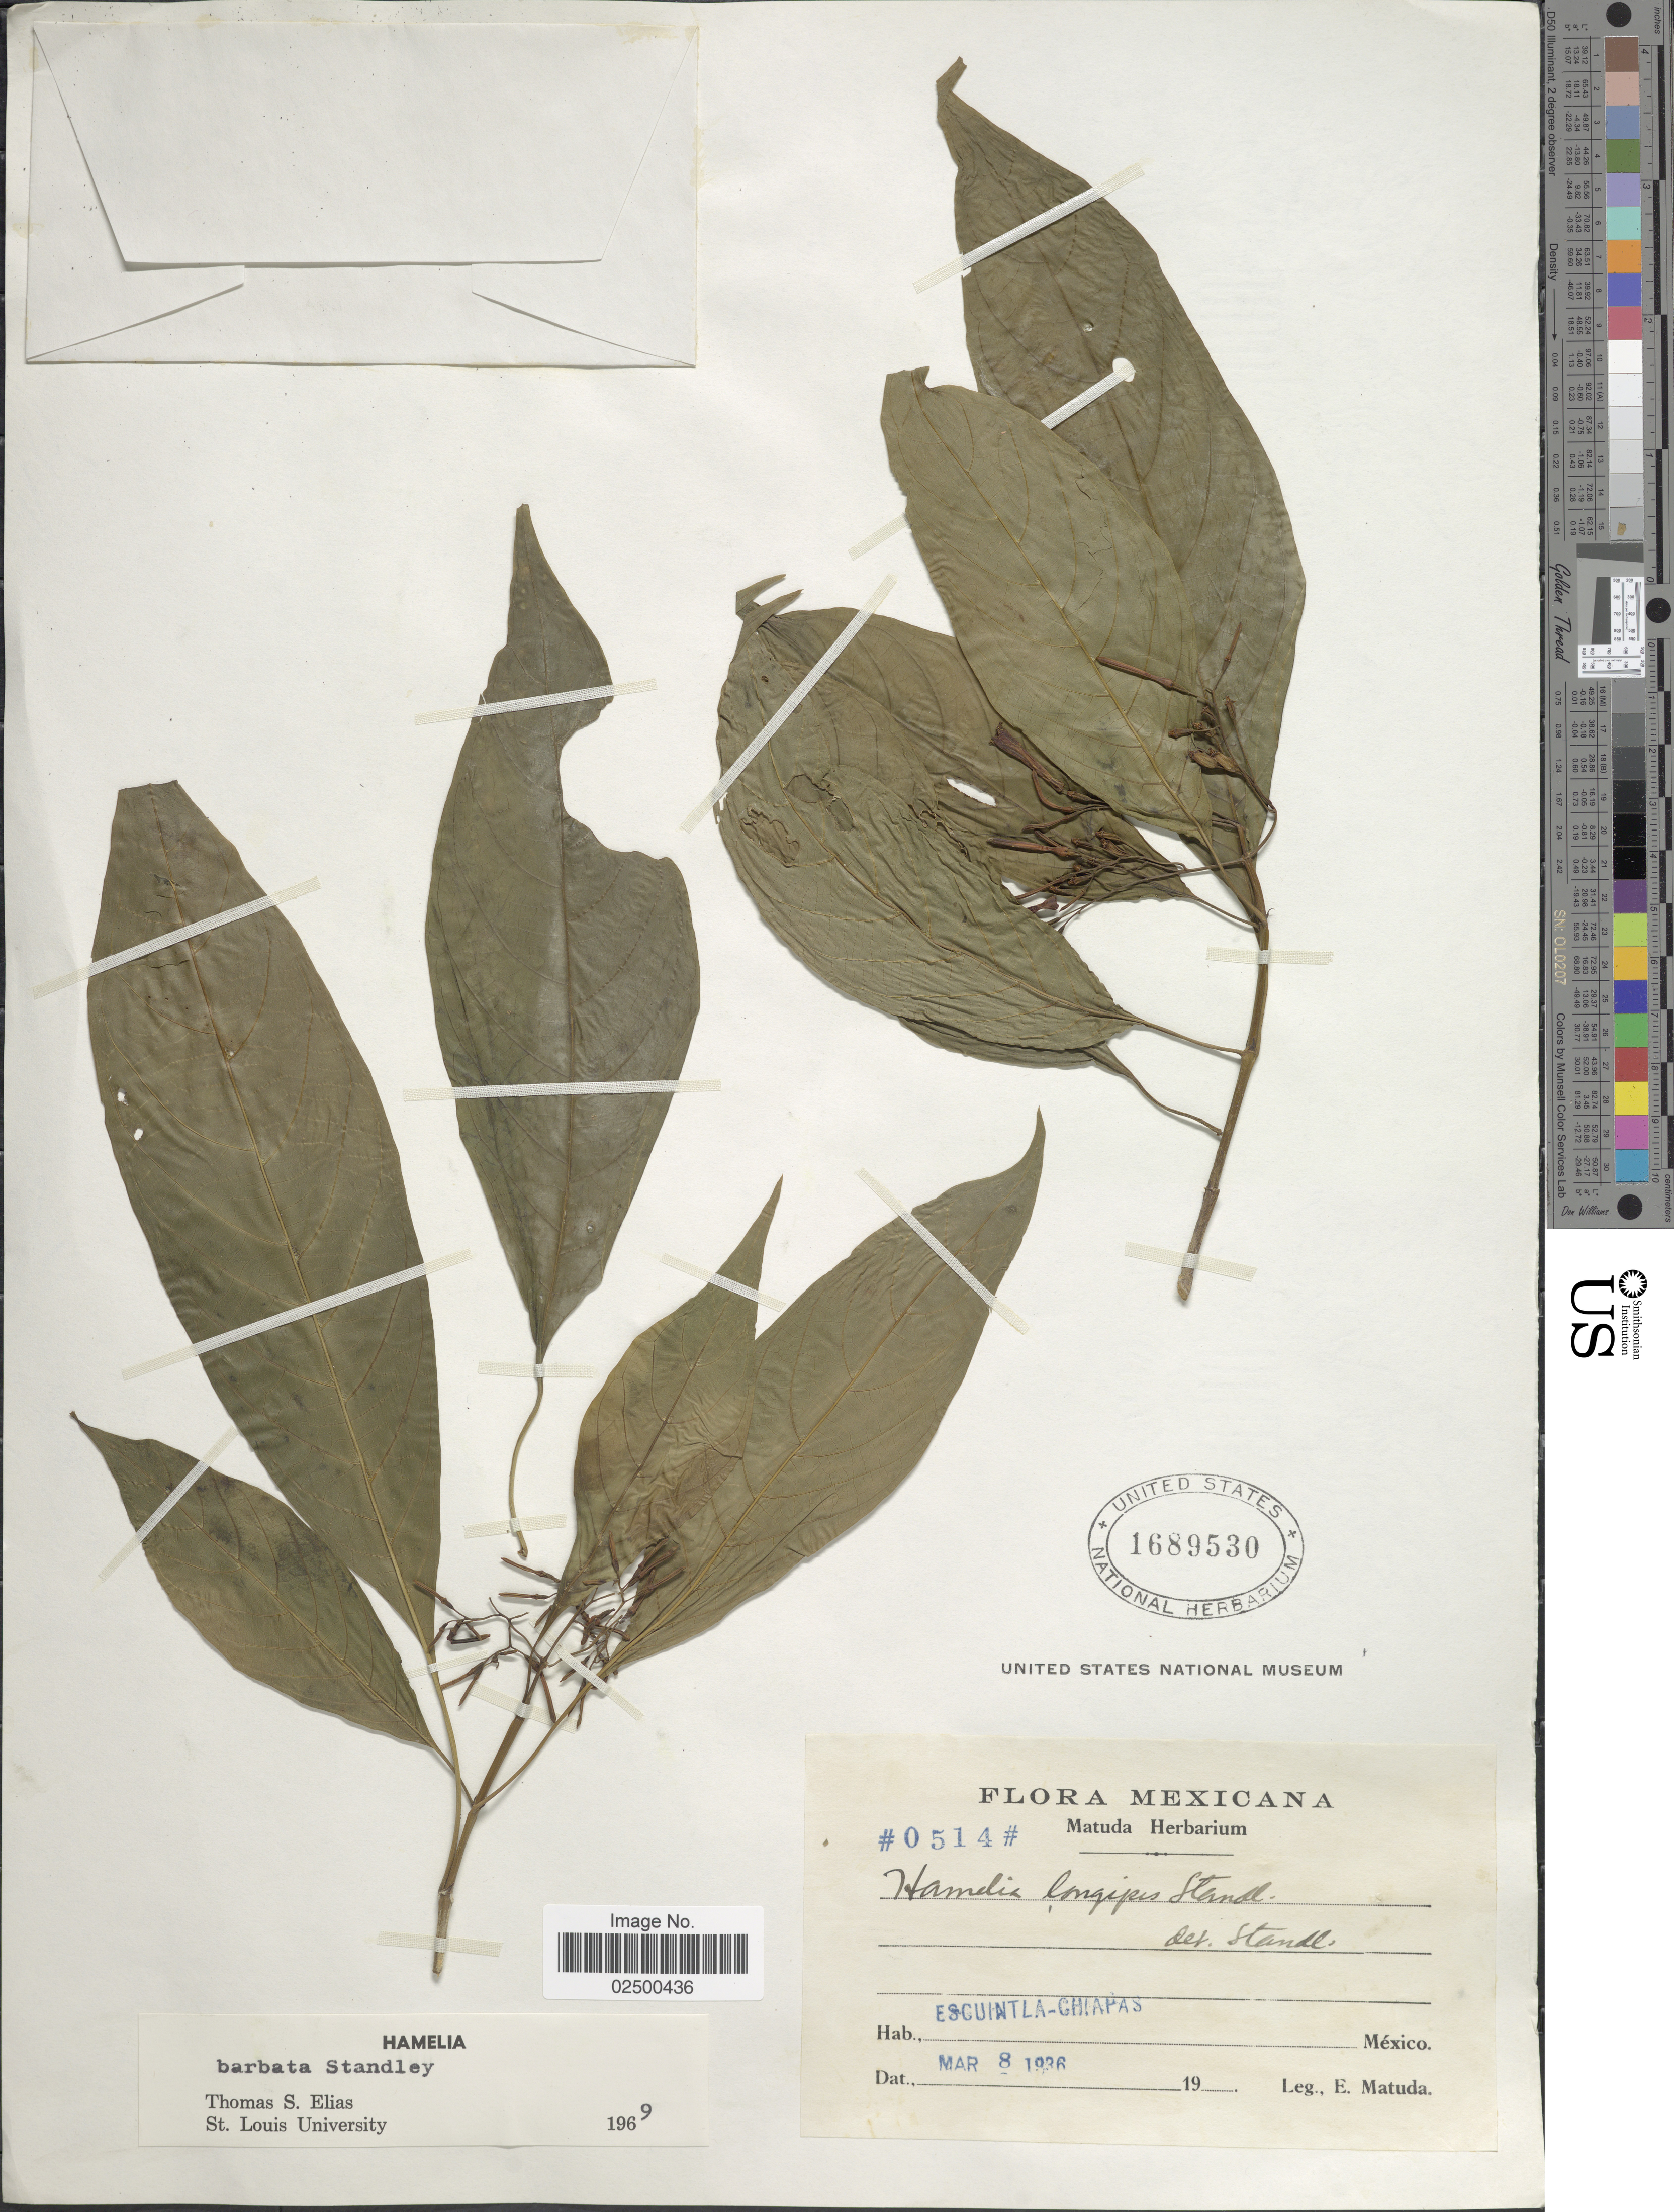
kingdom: Plantae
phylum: Tracheophyta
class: Magnoliopsida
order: Gentianales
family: Rubiaceae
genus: Hamelia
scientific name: Hamelia barbata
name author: Standl.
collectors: E. Matuda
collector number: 0514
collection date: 1936-03-08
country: Mexico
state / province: Chiapas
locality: Escuintla-Chiapas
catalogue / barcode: US 1689530